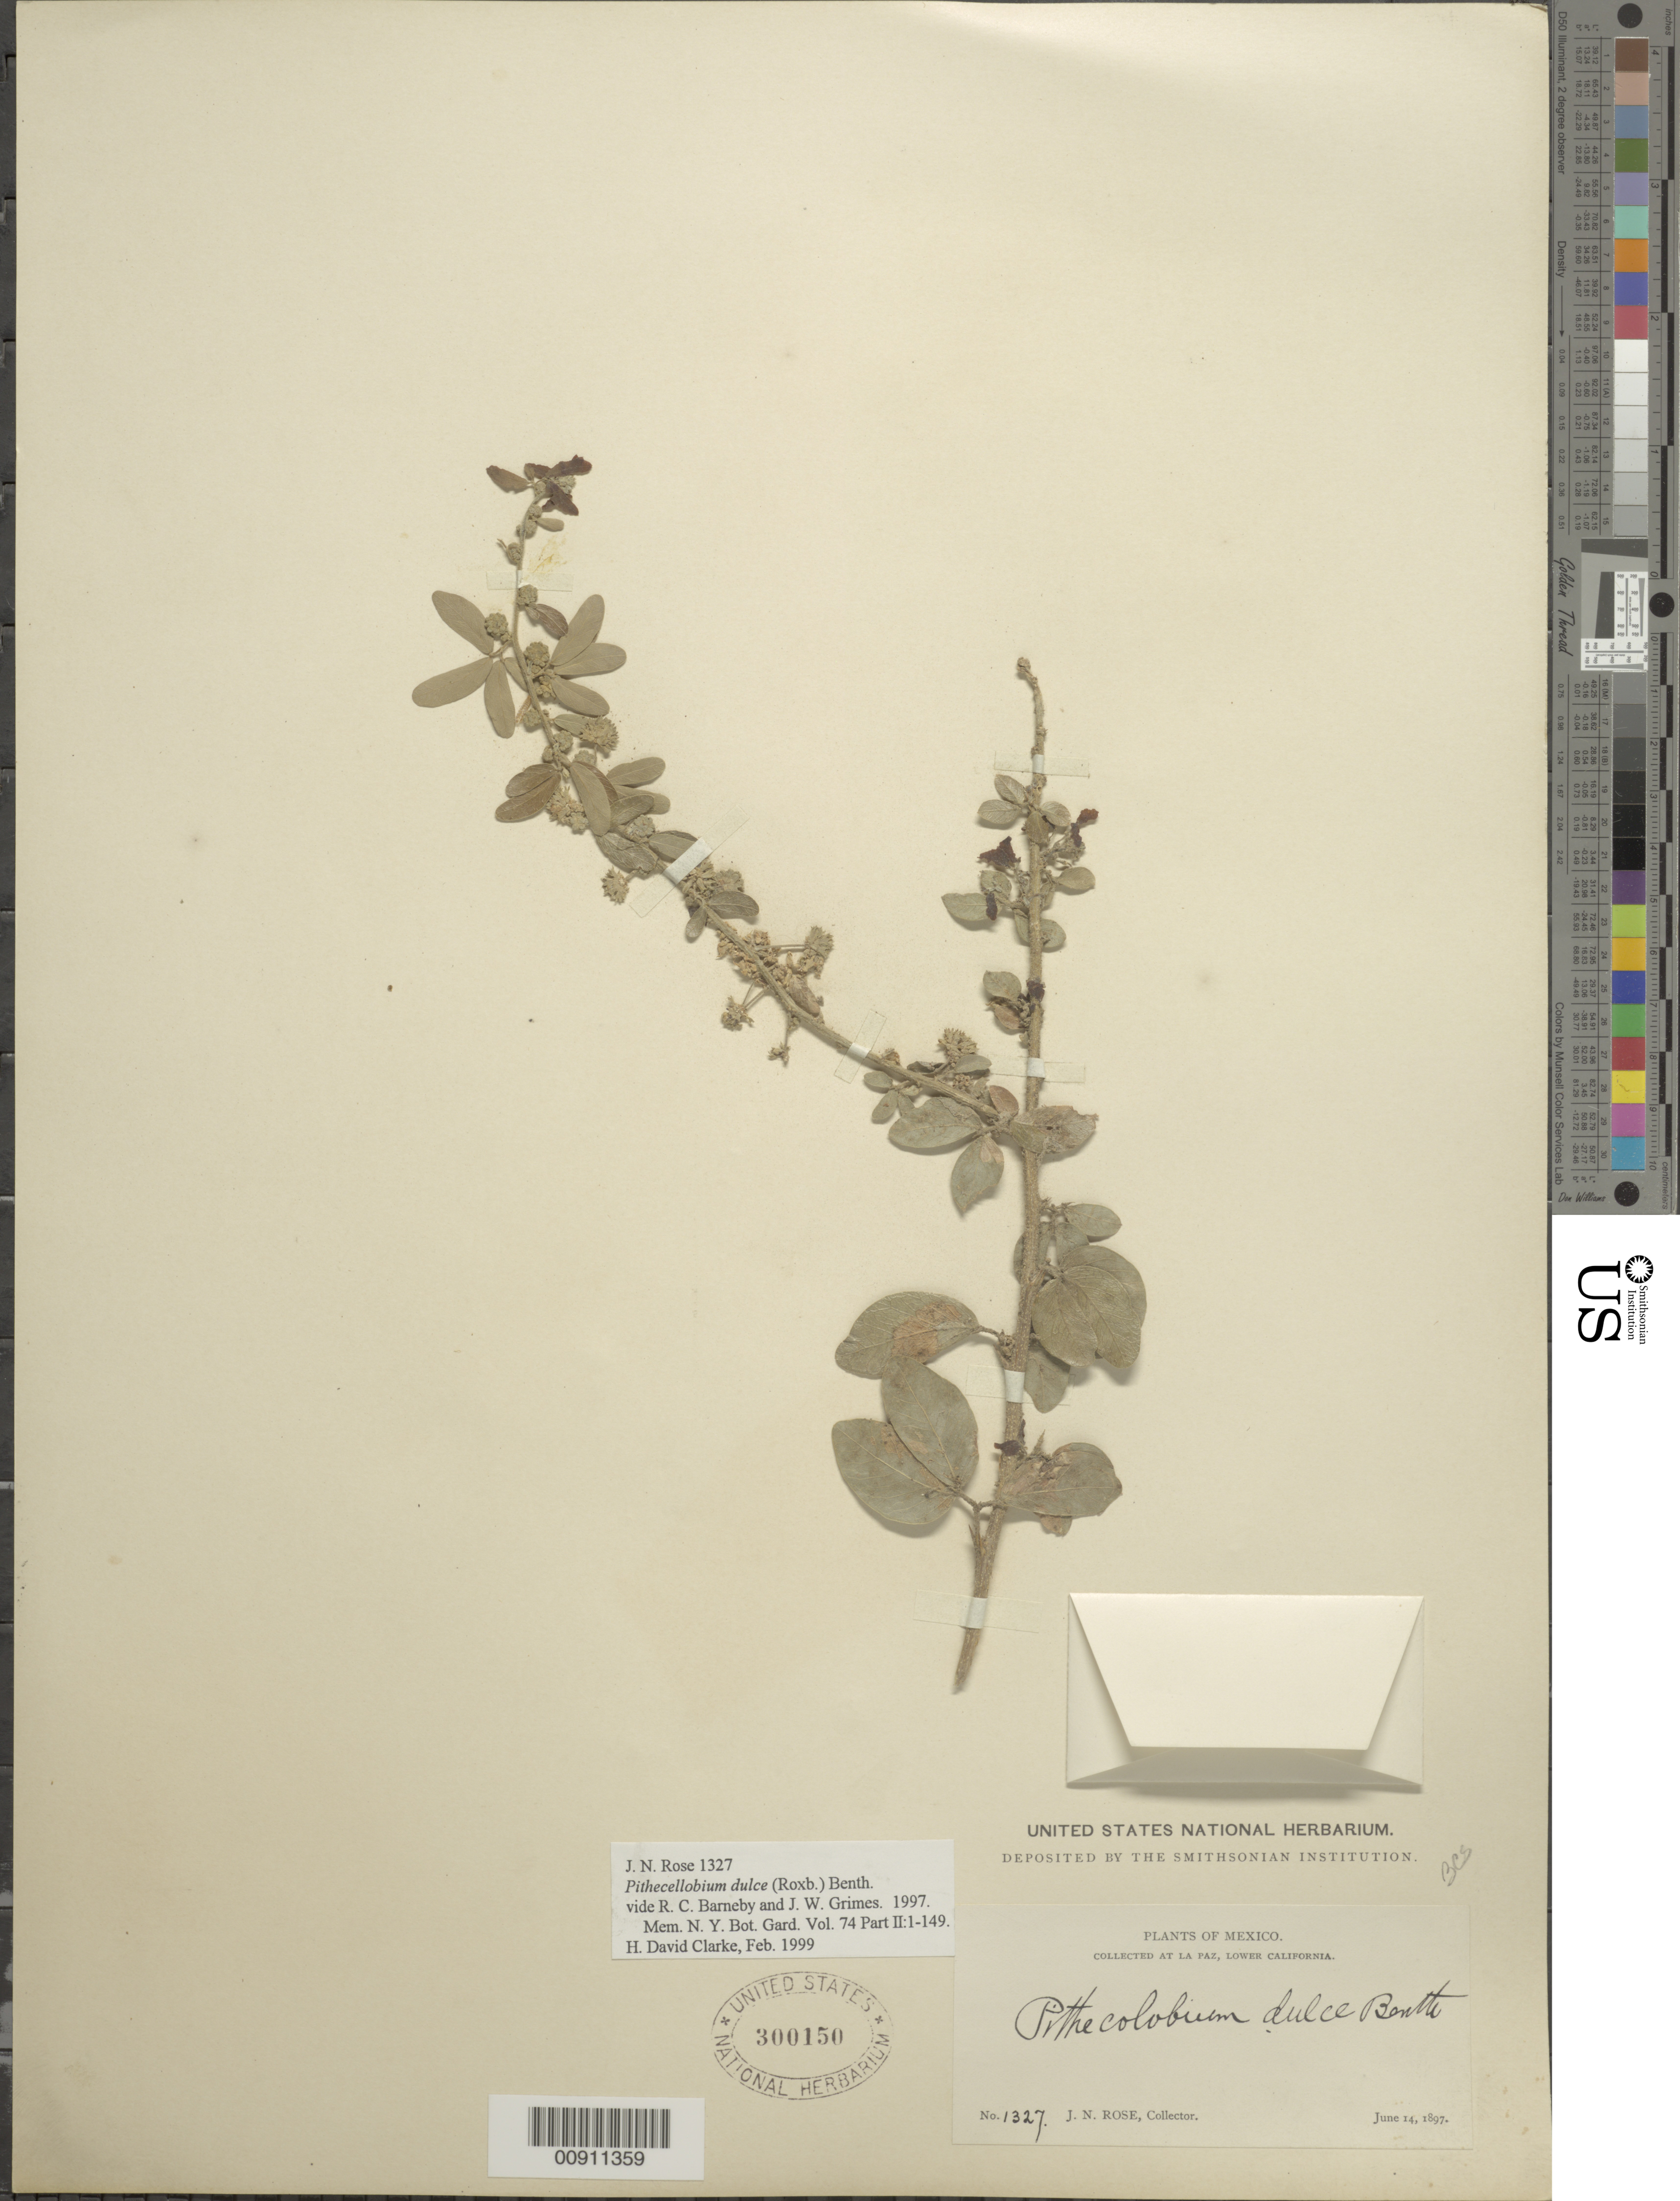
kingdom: Plantae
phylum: Tracheophyta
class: Magnoliopsida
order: Fabales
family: Fabaceae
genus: Pithecellobium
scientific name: Pithecellobium dulce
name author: (Roxb.) Benth.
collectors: J. N. Rose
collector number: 1327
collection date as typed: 14 Jun 1897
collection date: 1897-06-14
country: Mexico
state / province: Baja California Sur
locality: La Paz, Lower California.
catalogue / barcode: US 300150